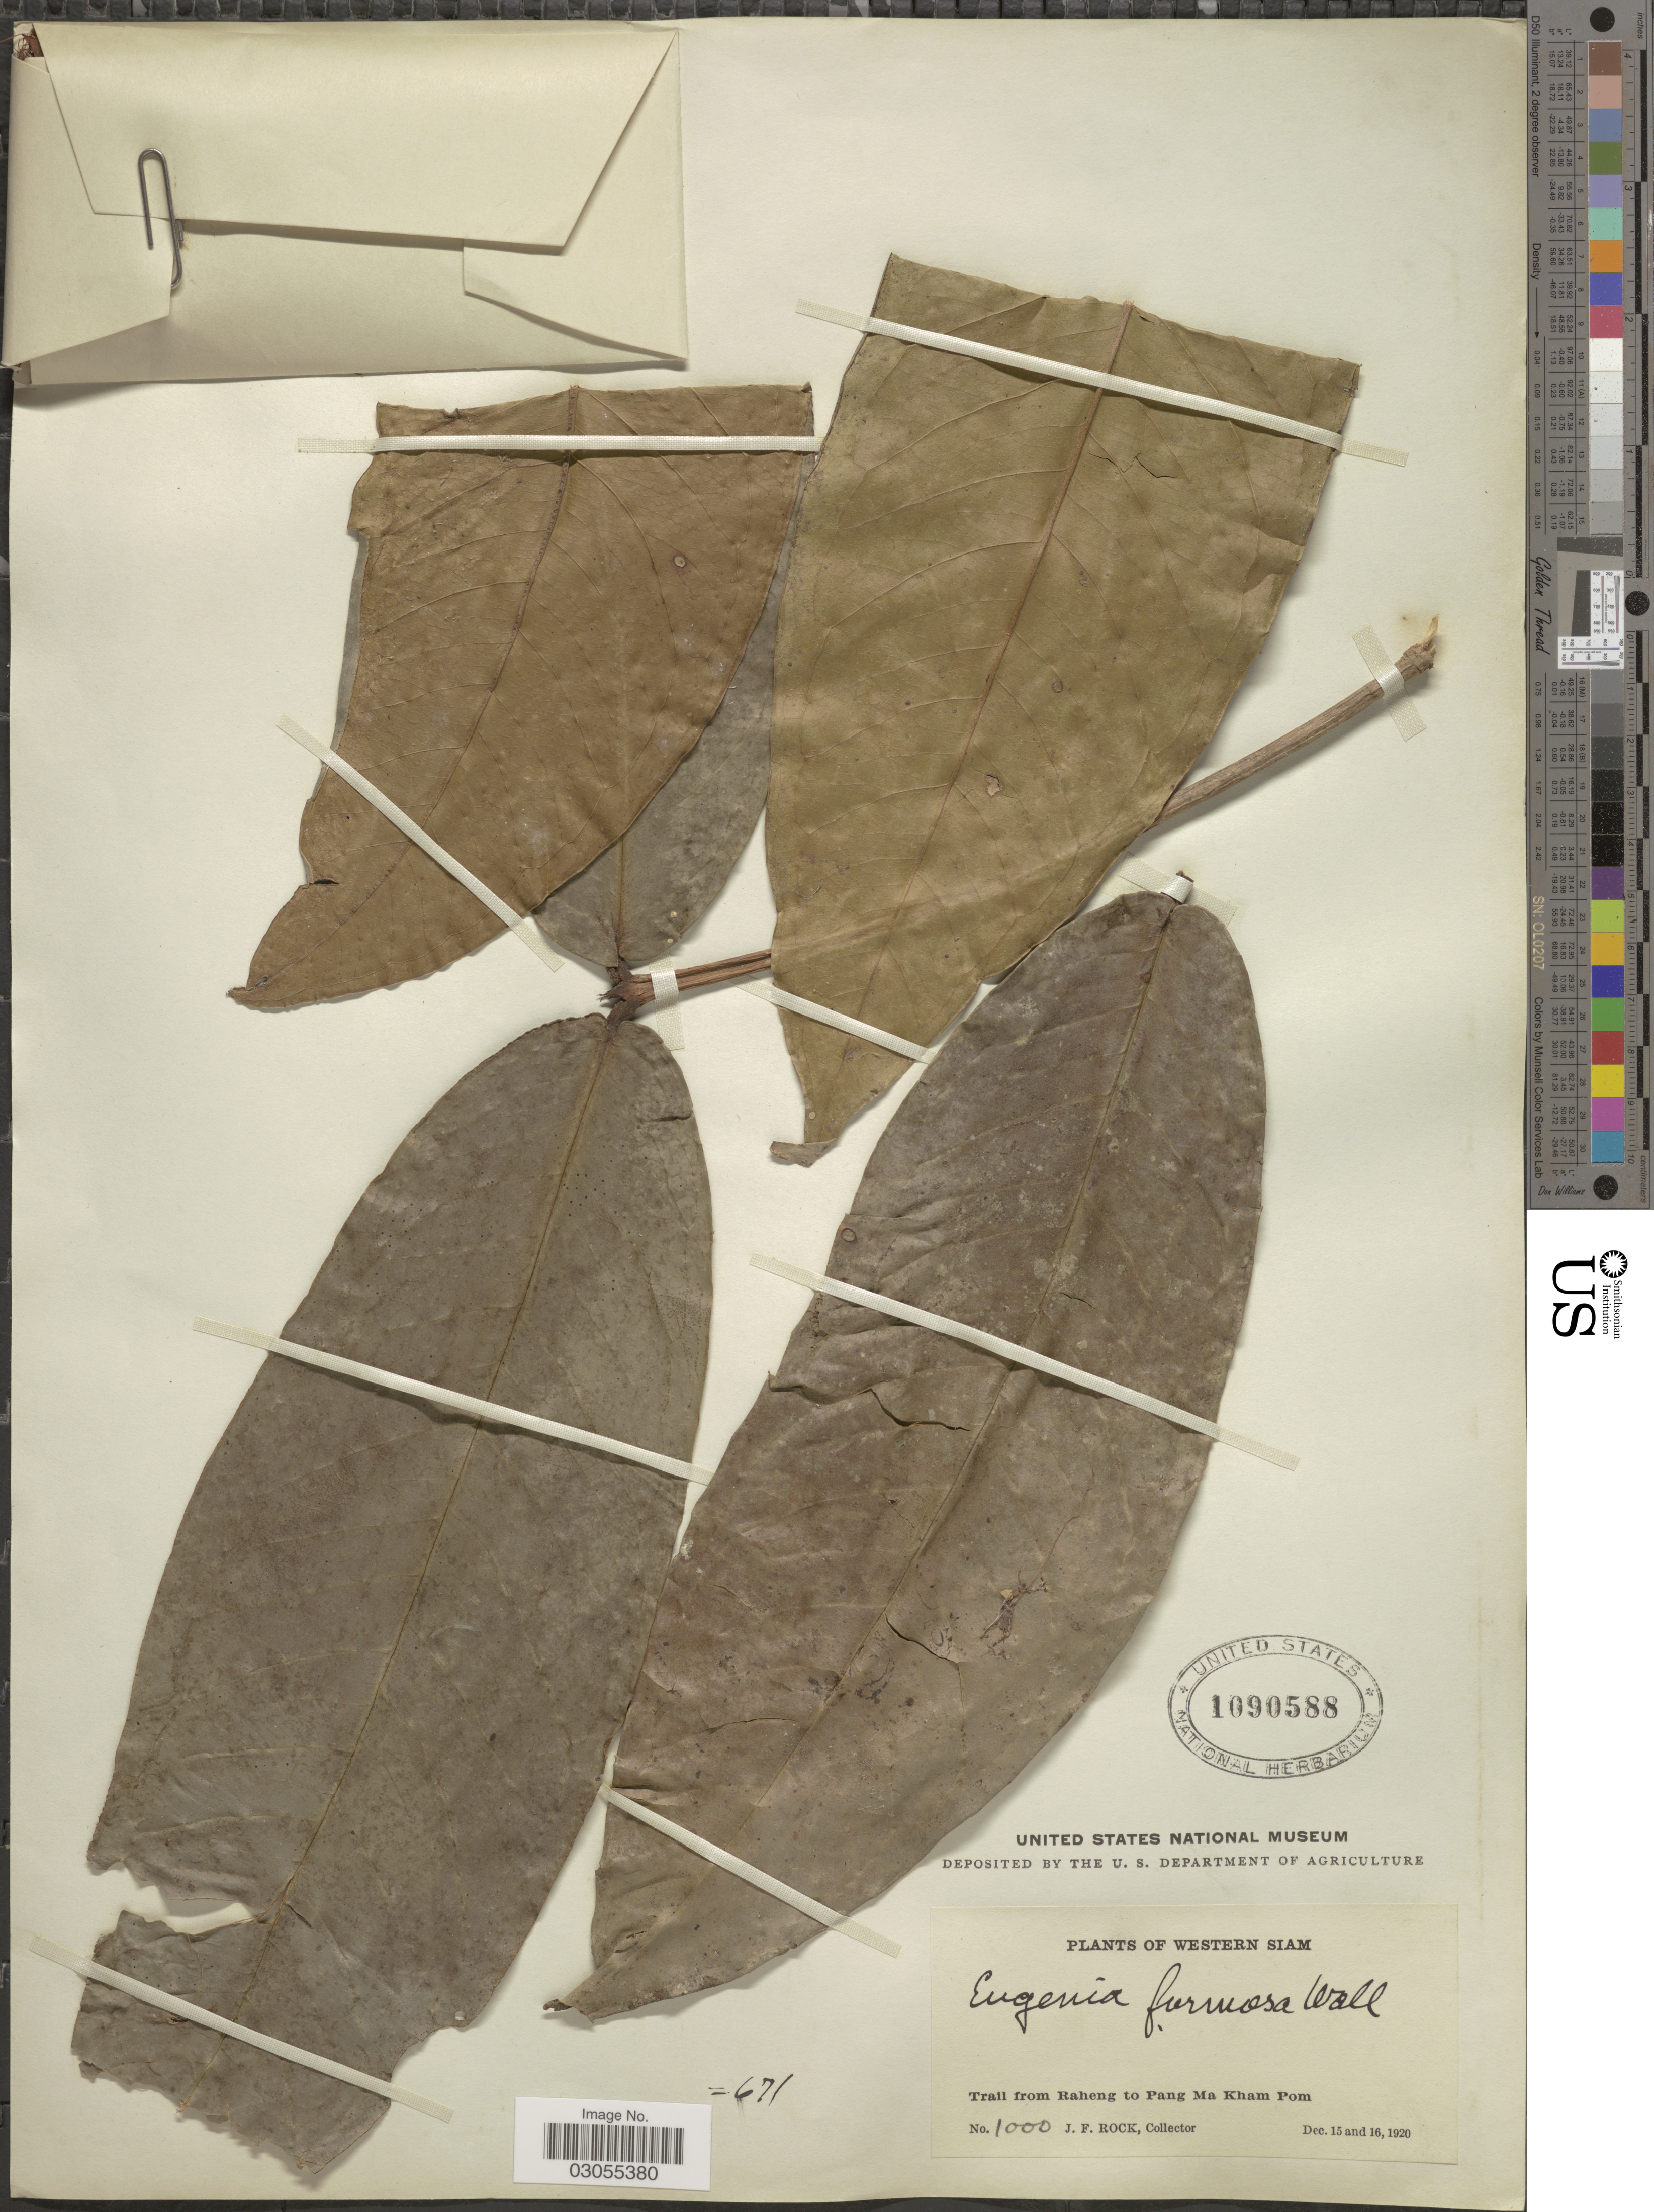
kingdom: Plantae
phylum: Tracheophyta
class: Magnoliopsida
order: Myrtales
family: Myrtaceae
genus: Syzygium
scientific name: Syzygium formosum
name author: (Wall.) Mason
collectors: J. Rock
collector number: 1000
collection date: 1920-12-15/1920-12-16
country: Thailand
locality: Western Siam. Trail from Raheng to Pang Ma Kham Pom.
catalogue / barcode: US 1090588